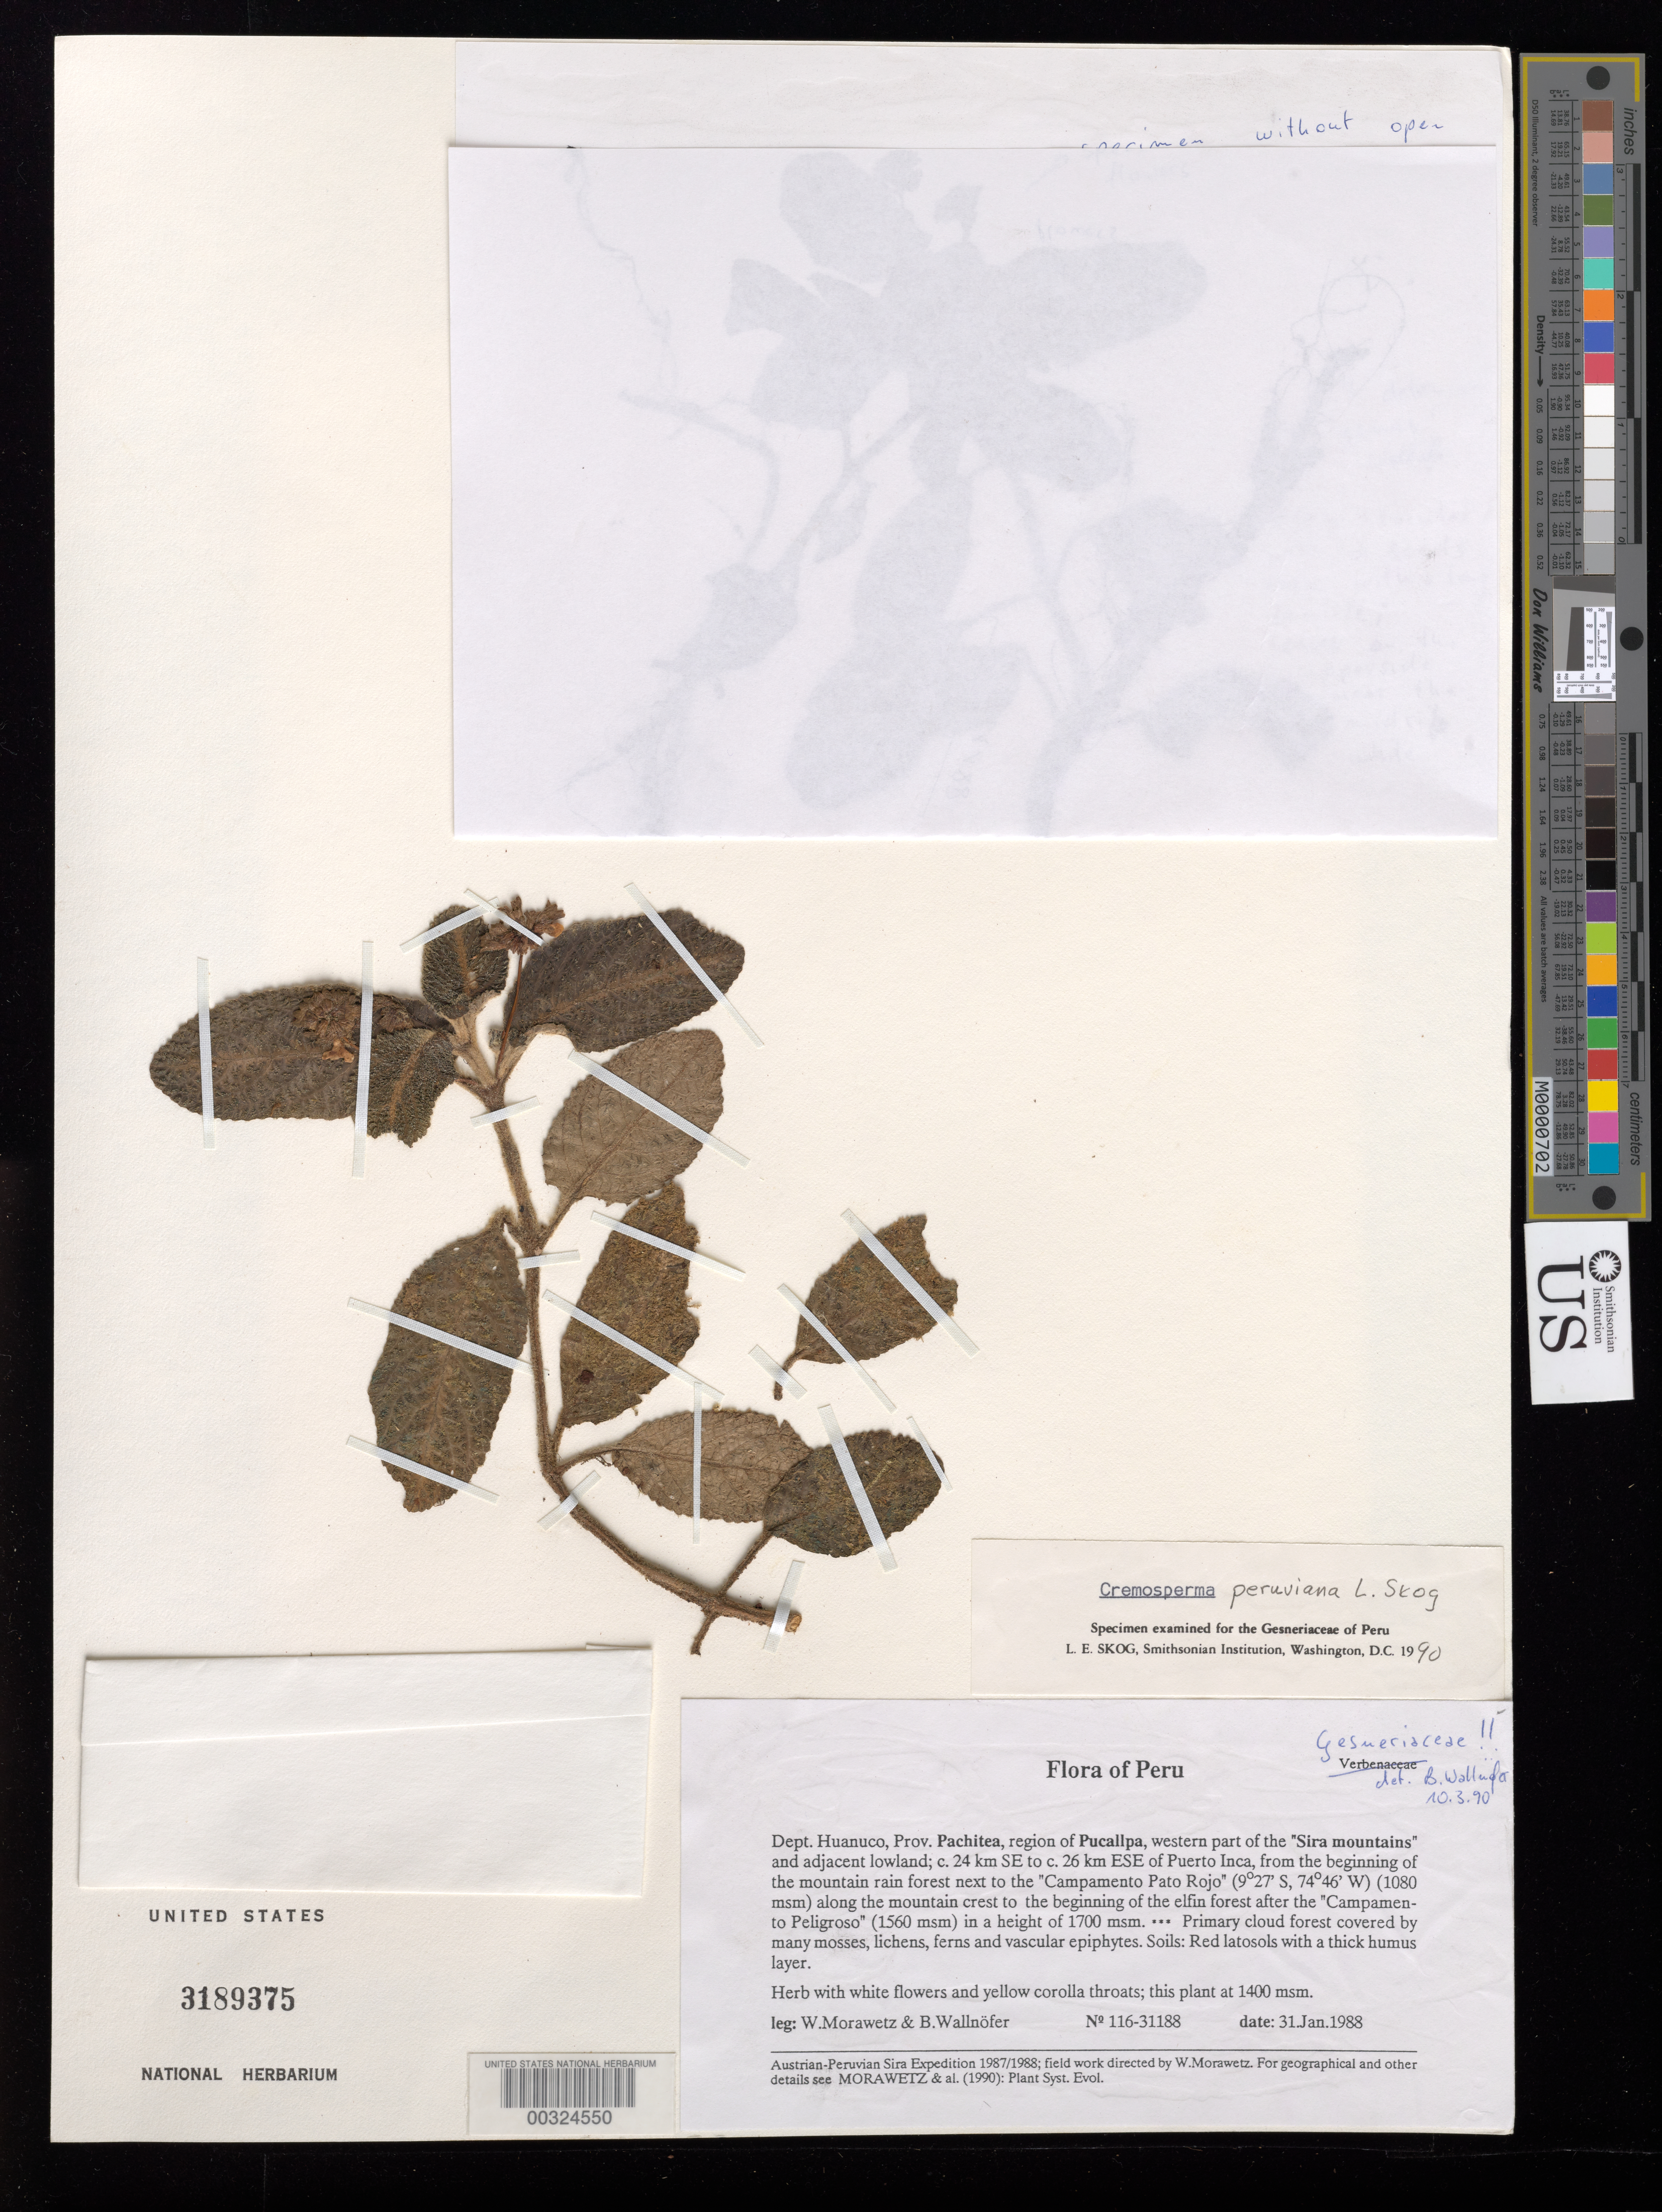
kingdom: Plantae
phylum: Tracheophyta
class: Magnoliopsida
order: Lamiales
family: Gesneriaceae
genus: Cremosperma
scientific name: Cremosperma peruvianum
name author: L.E. Skog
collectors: W. Morawetz & B. Wallnöfer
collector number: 116- 31188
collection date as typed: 31 Jan 1988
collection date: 1988-01-31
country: Peru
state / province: Huánuco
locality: Prov. Pachitea; region of Pucallpa, western part of the "Sira Mountains" and adjacent lowland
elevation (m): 1400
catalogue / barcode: US 3189375